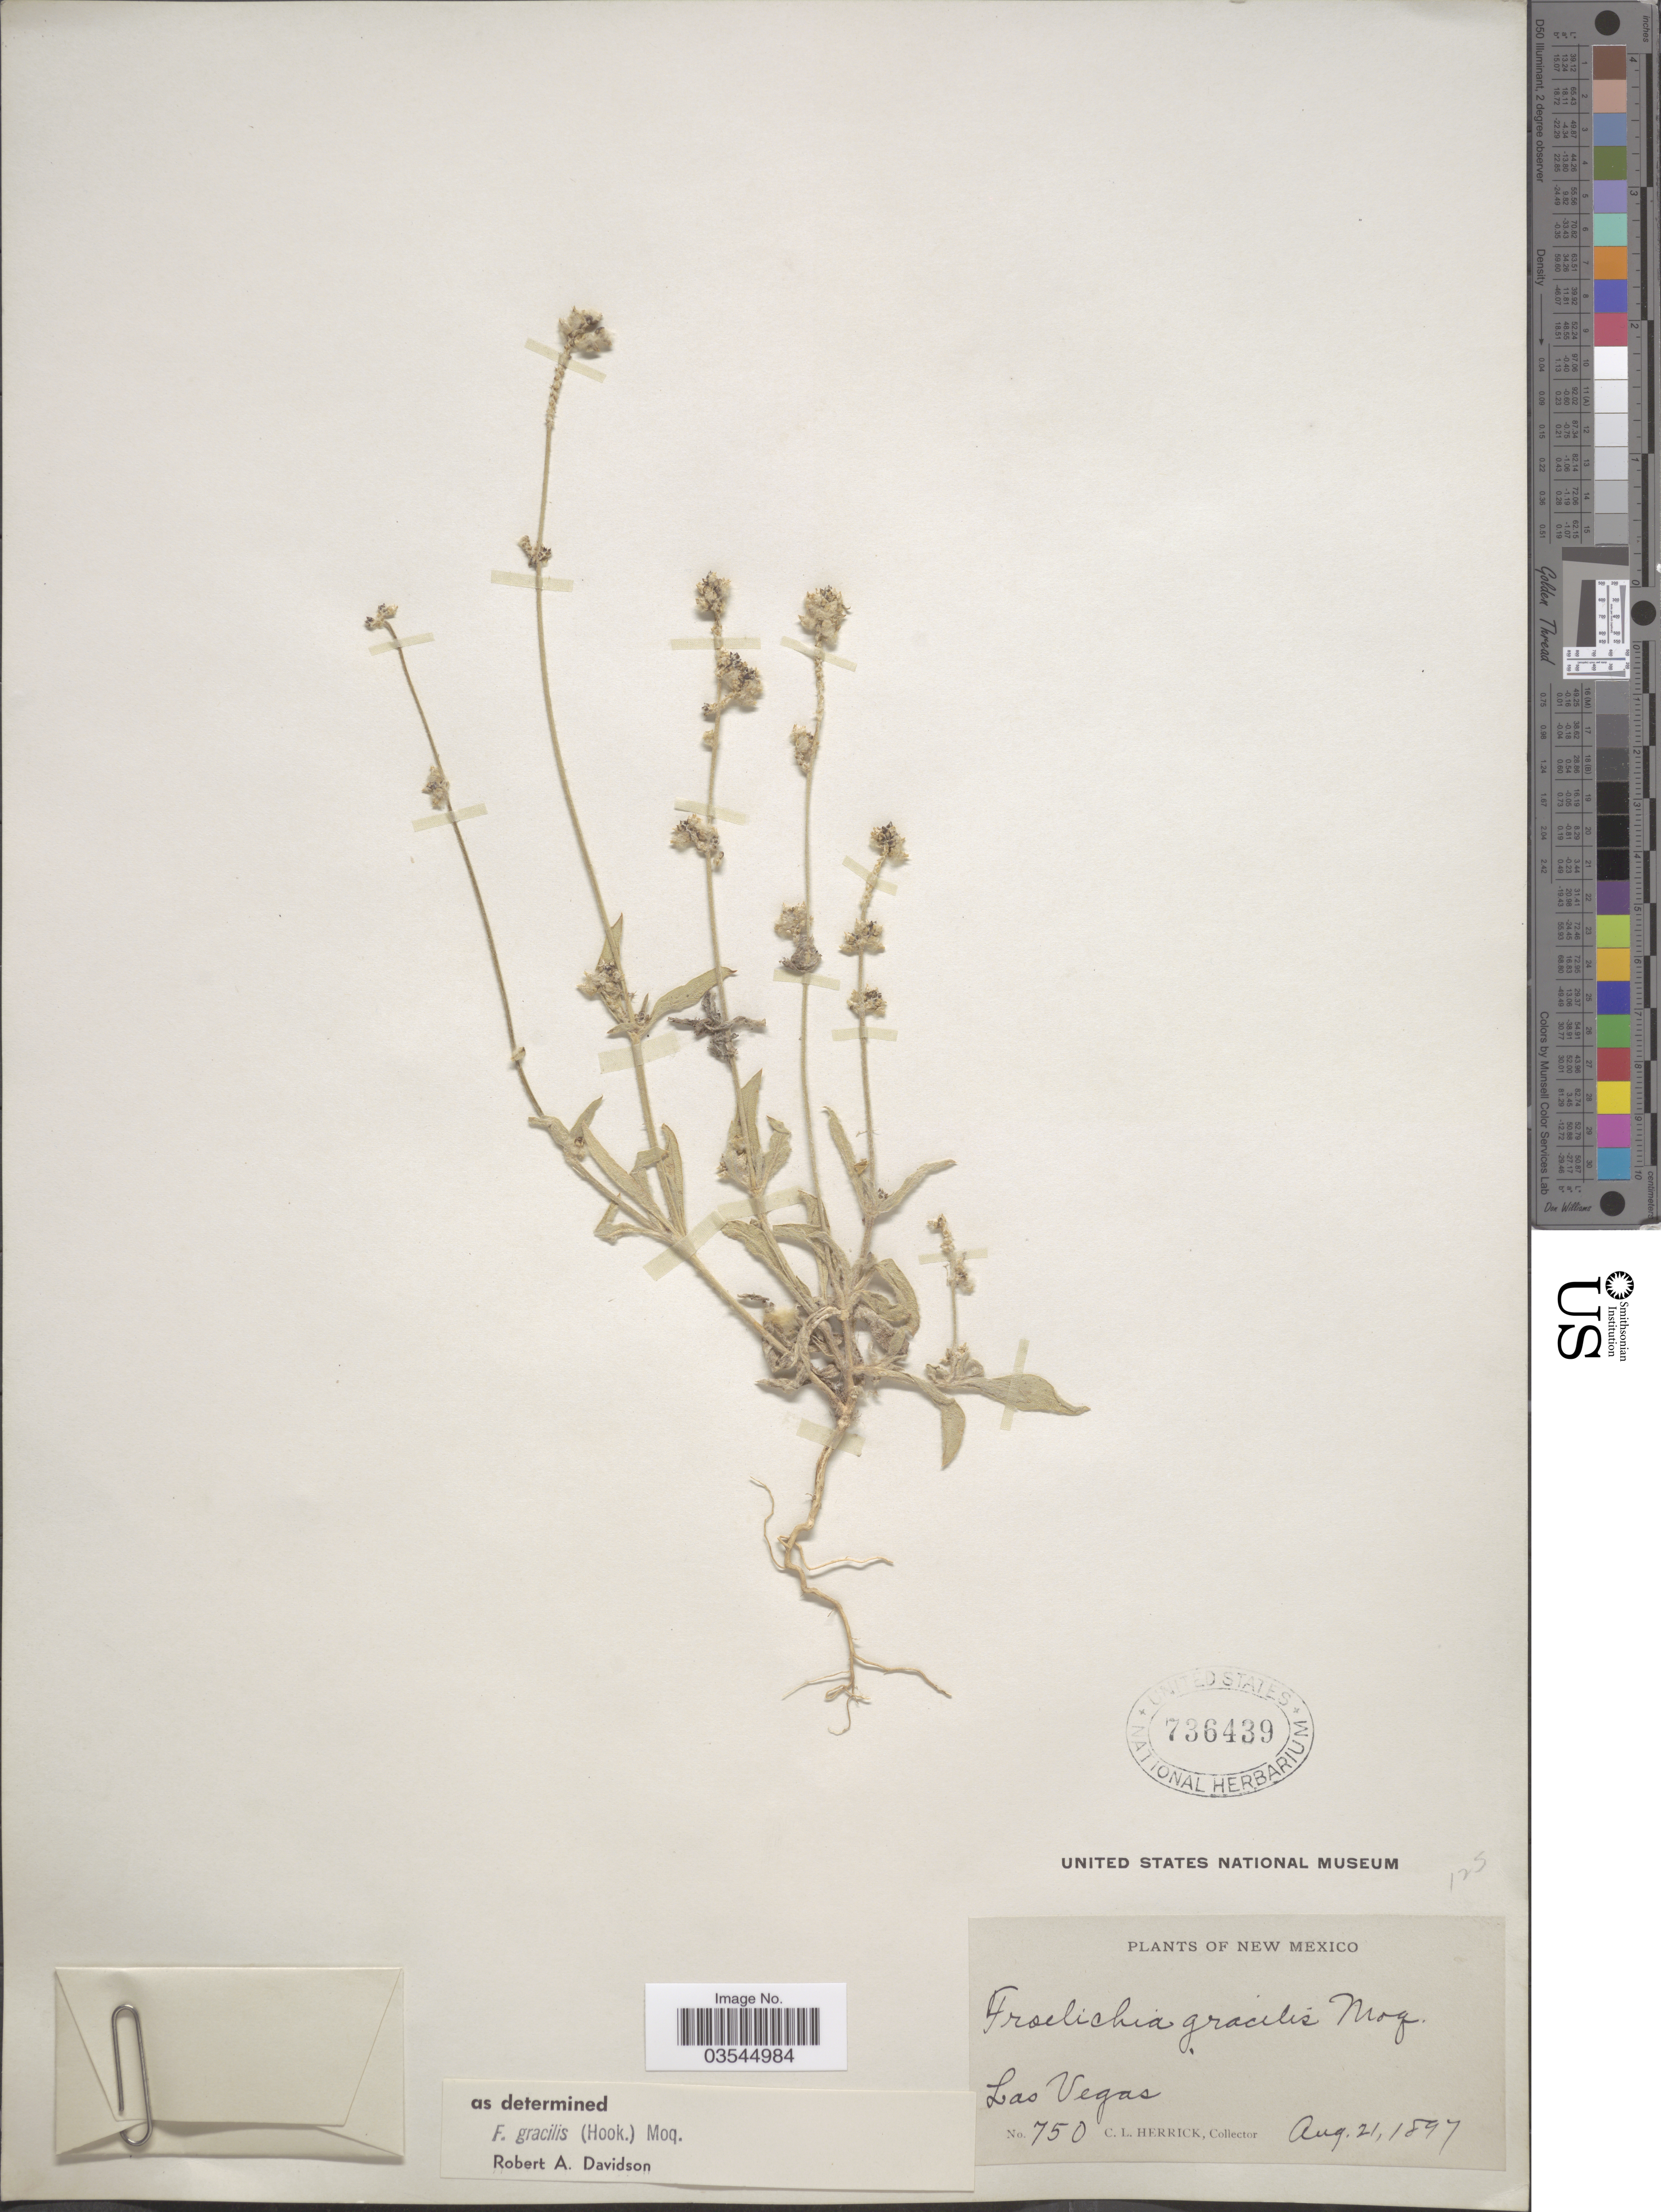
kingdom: Plantae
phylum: Tracheophyta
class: Magnoliopsida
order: Caryophyllales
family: Amaranthaceae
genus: Froelichia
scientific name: Froelichia gracilis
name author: (Hook.) Moq.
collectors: C. Herrick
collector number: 750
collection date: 1897-08-21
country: United States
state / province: New Mexico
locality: Las Vegas.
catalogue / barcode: US 736439